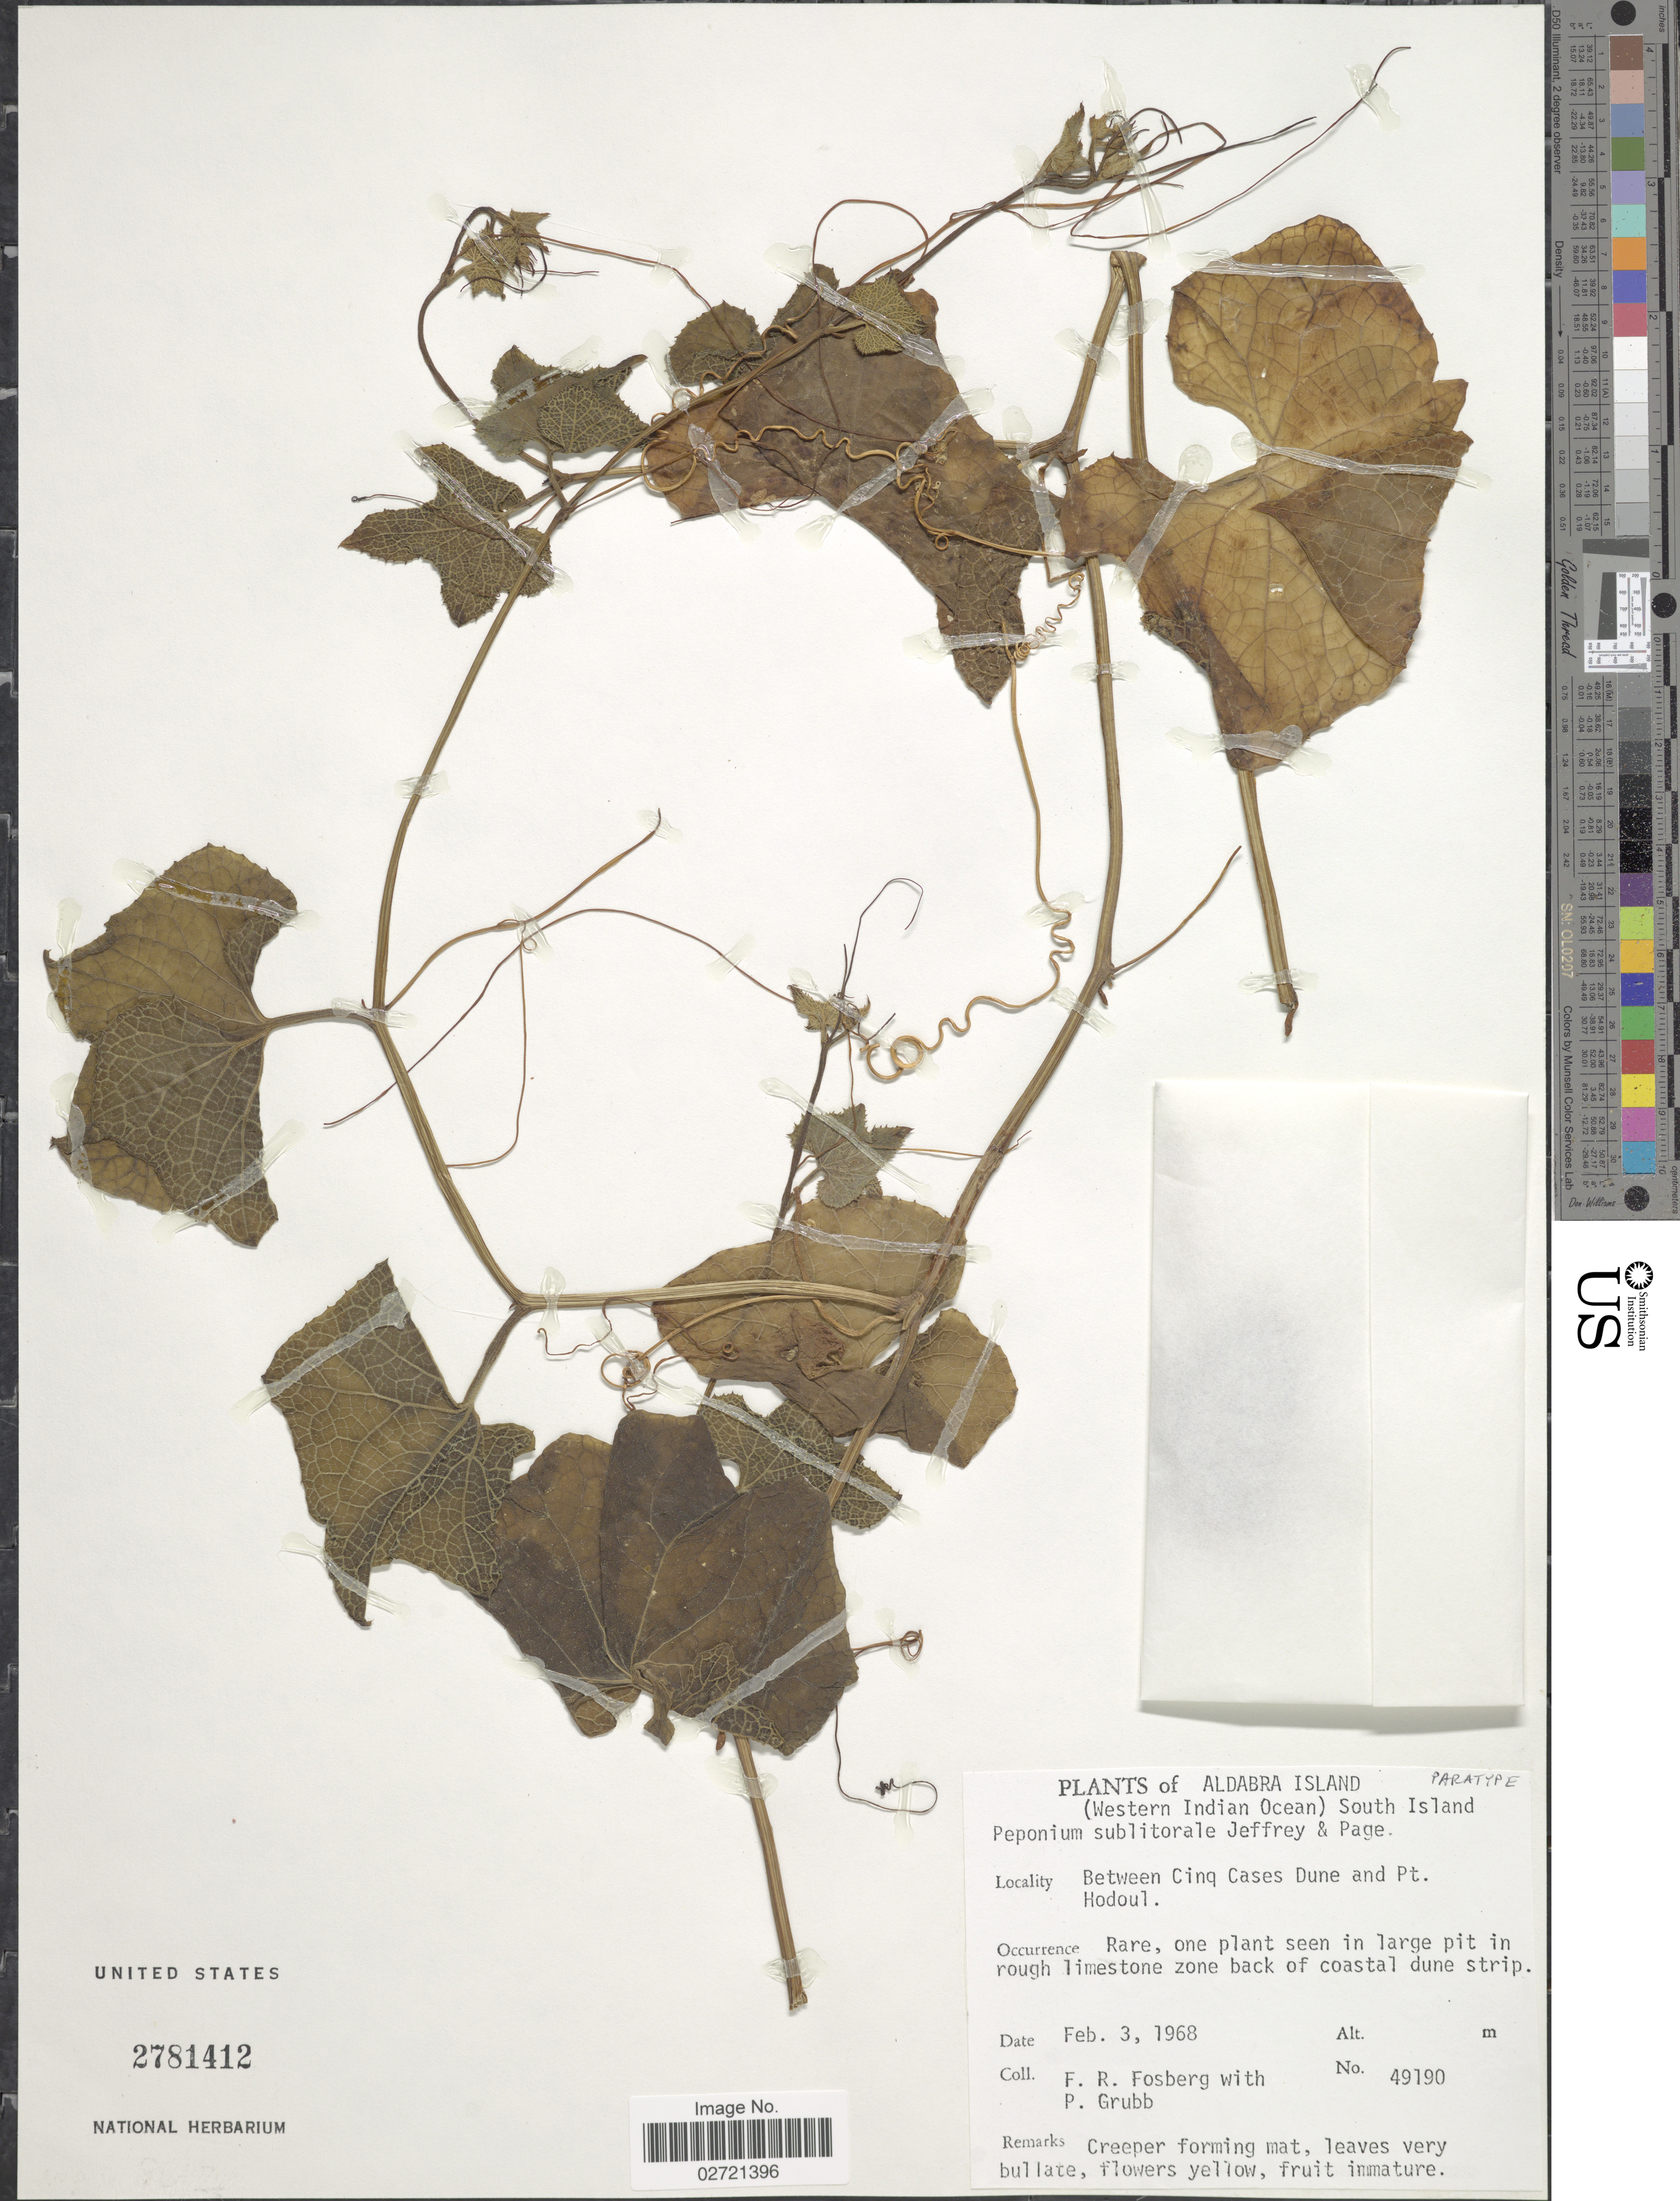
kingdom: Plantae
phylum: Tracheophyta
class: Magnoliopsida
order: Cucurbitales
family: Cucurbitaceae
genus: Peponium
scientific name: Peponium sublitorale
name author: C. Jeffrey & J.S. Page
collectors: F. R. Fosberg & P. J. Grubb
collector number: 49190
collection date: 1968-02-03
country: Seychelles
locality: Aldabra Island, (Western Indian Ocean) South Island, Between Cinq Cases Dune and Pt. Hodoul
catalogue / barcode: US 2781412